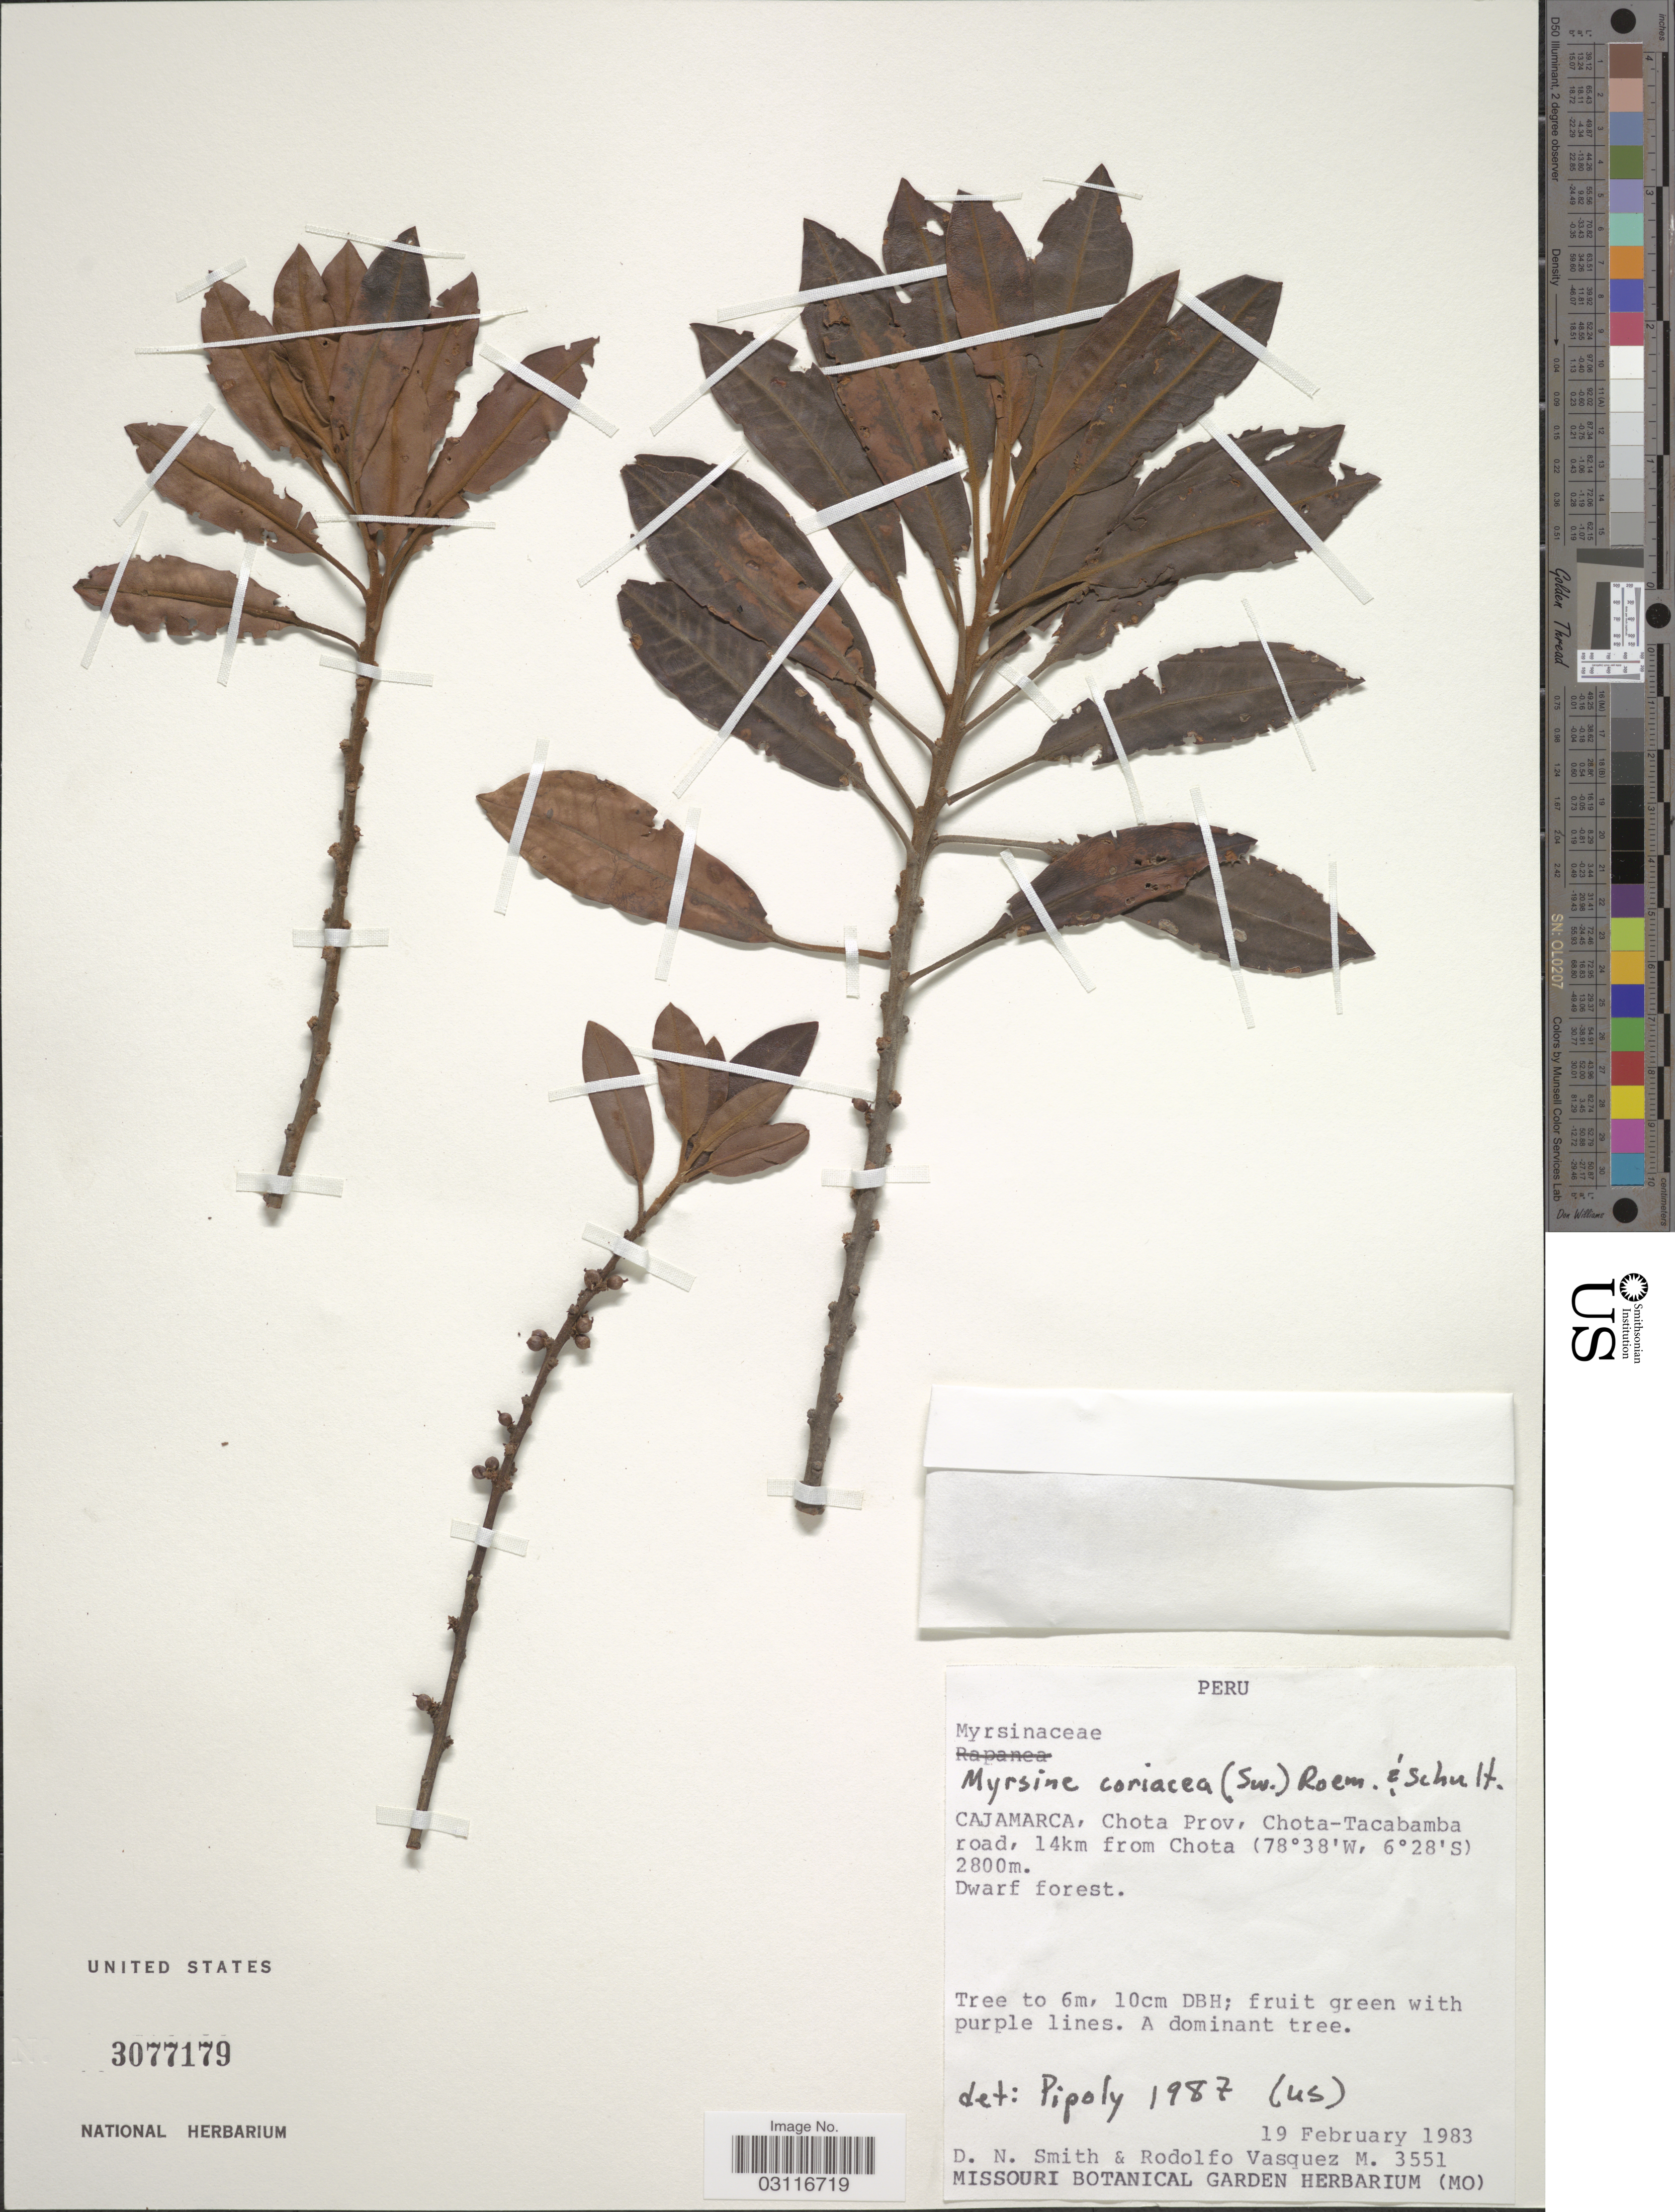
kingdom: Plantae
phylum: Tracheophyta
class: Magnoliopsida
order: Ericales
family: Primulaceae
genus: Myrsine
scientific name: Myrsine coriacea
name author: (Sw.) R. Br. ex Roem. & Schult.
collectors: D. Smith & R. Vásquez M.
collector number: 3551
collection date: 1983-02-19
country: Peru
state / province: Cajamarca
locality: Chota Prov, Chota-Tacabamba road, 14km from Chota.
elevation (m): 2800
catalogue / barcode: US 3077179